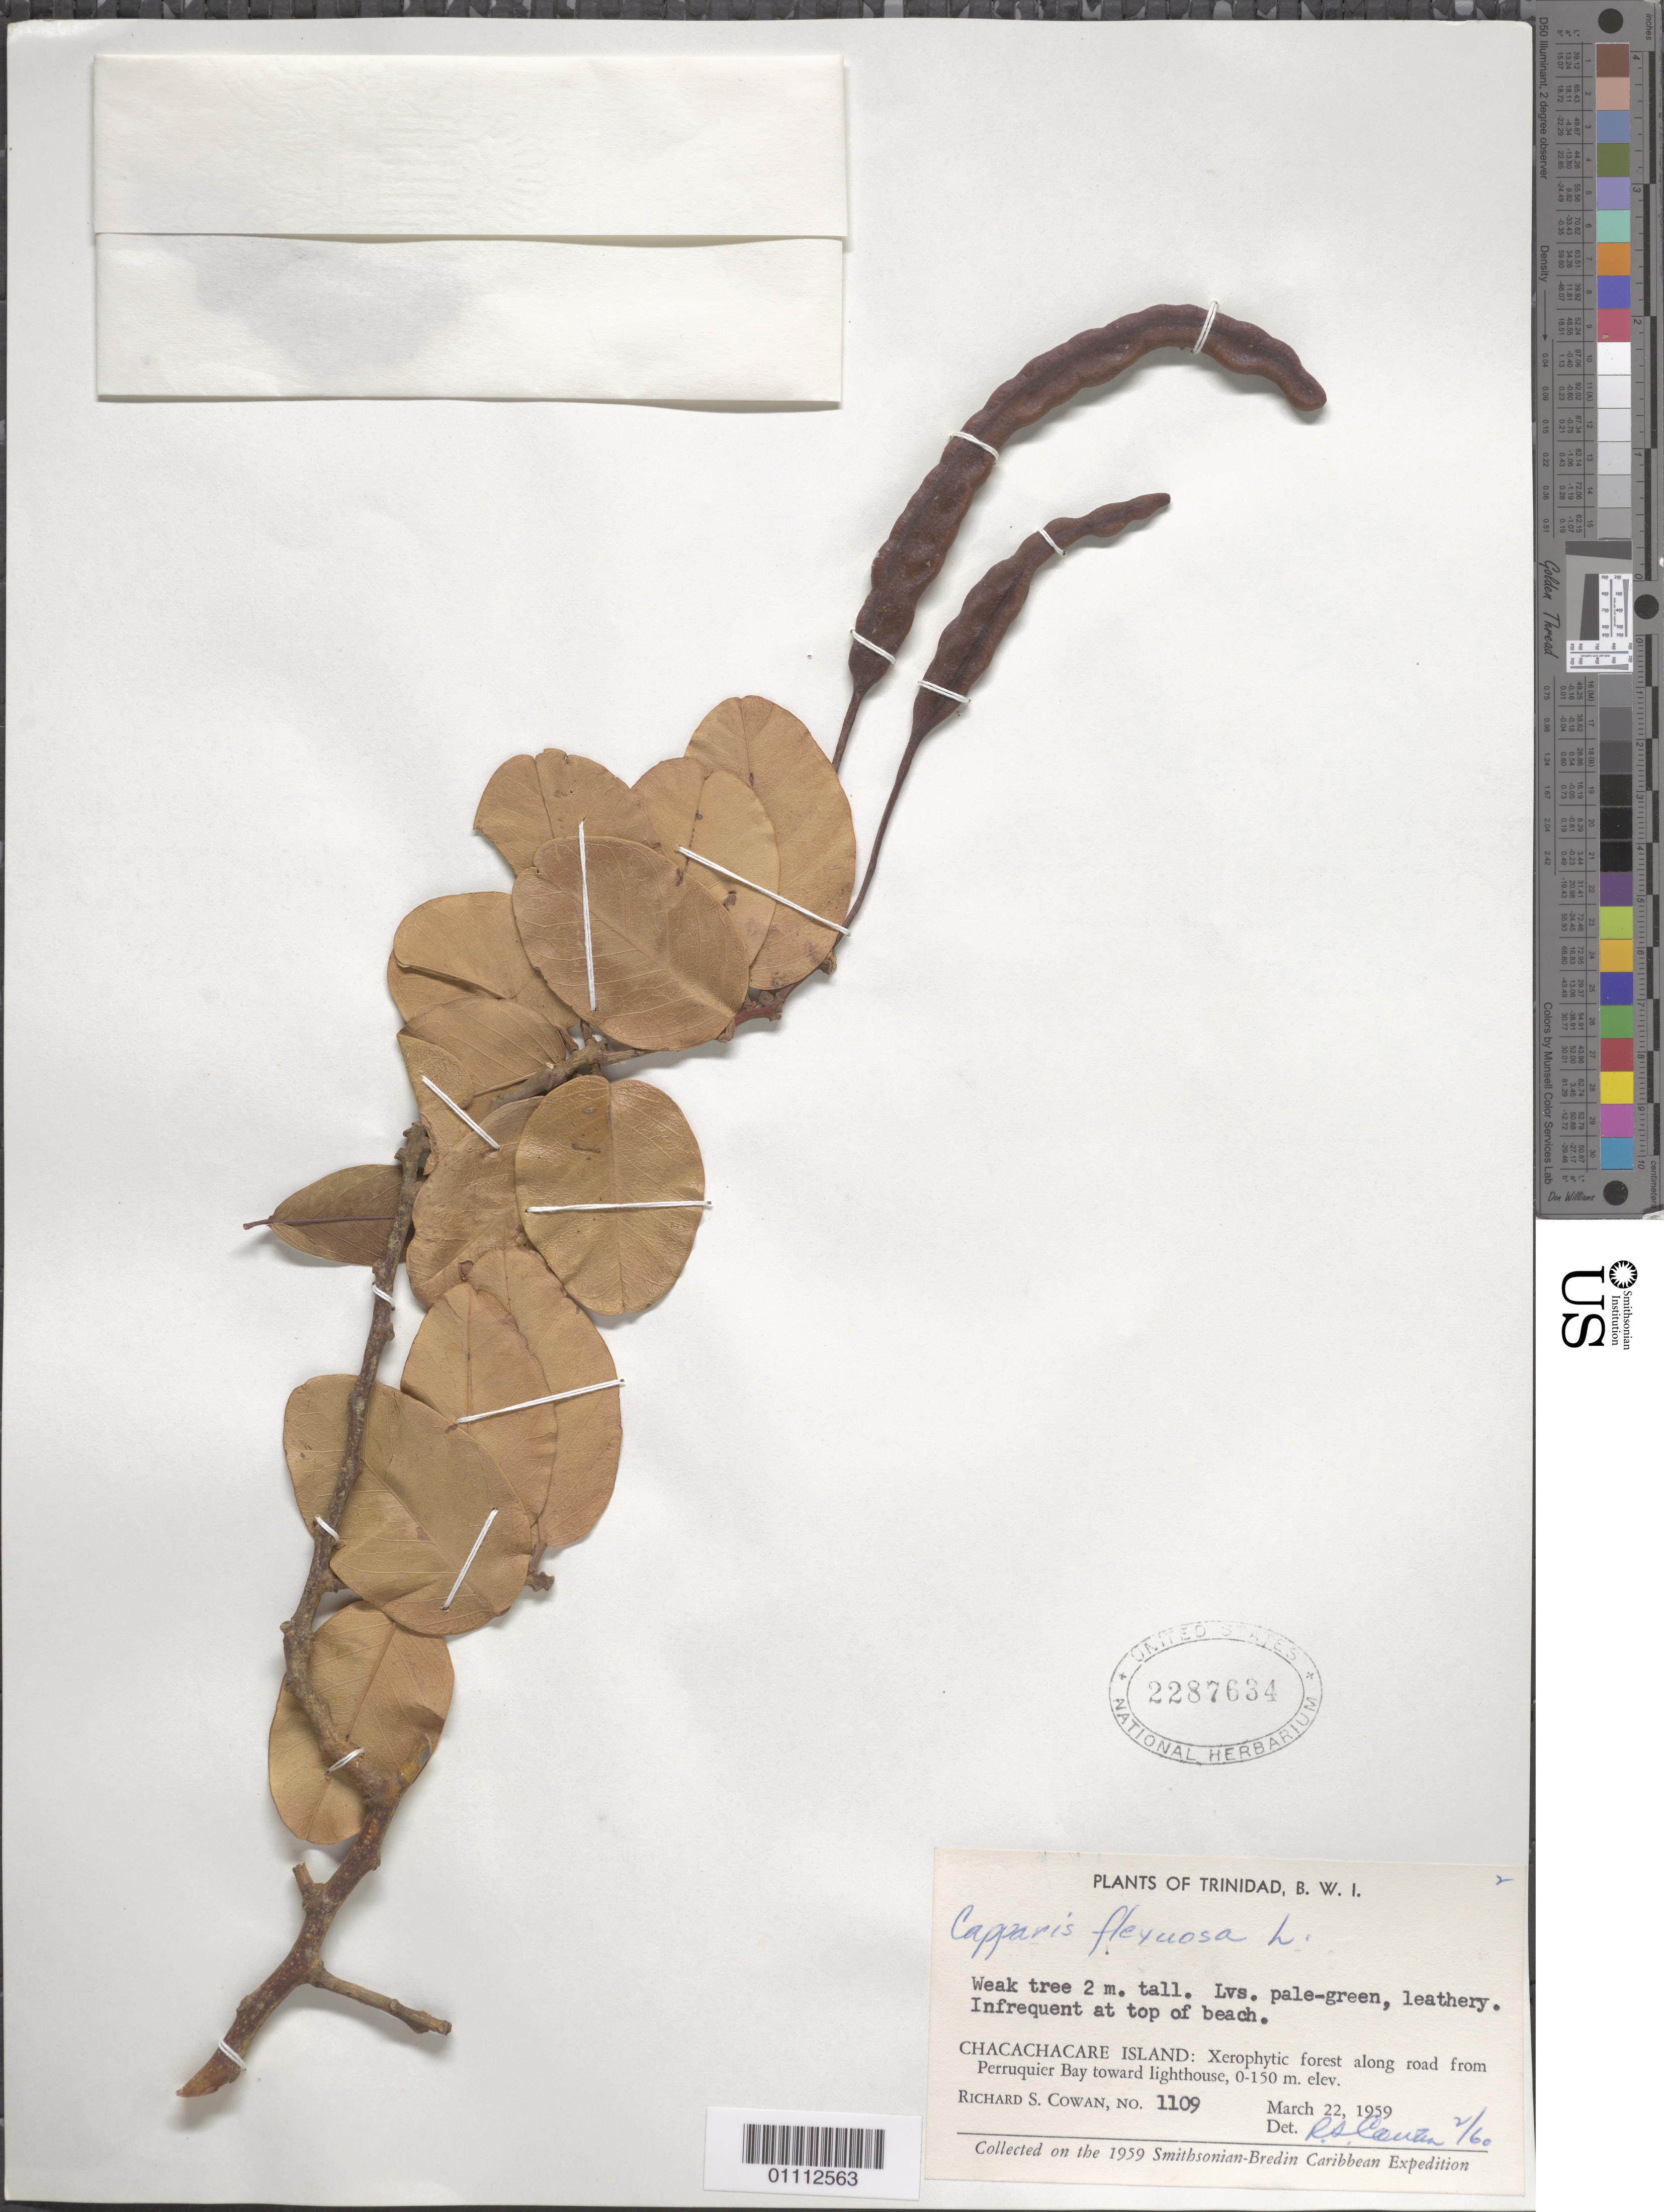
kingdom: Plantae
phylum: Tracheophyta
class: Magnoliopsida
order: Brassicales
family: Capparaceae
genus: Cynophalla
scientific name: Cynophalla flexuosa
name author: (L.) J. Presl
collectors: R. S. Cowan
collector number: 1109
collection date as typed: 22 Mar 1959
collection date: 1959-03-22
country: Trinidad and Tobago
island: Chacachacare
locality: Chacachacare Island: Xerophytic forest along road from Perruquider Bay toward lighouse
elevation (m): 0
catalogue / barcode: US 2287634